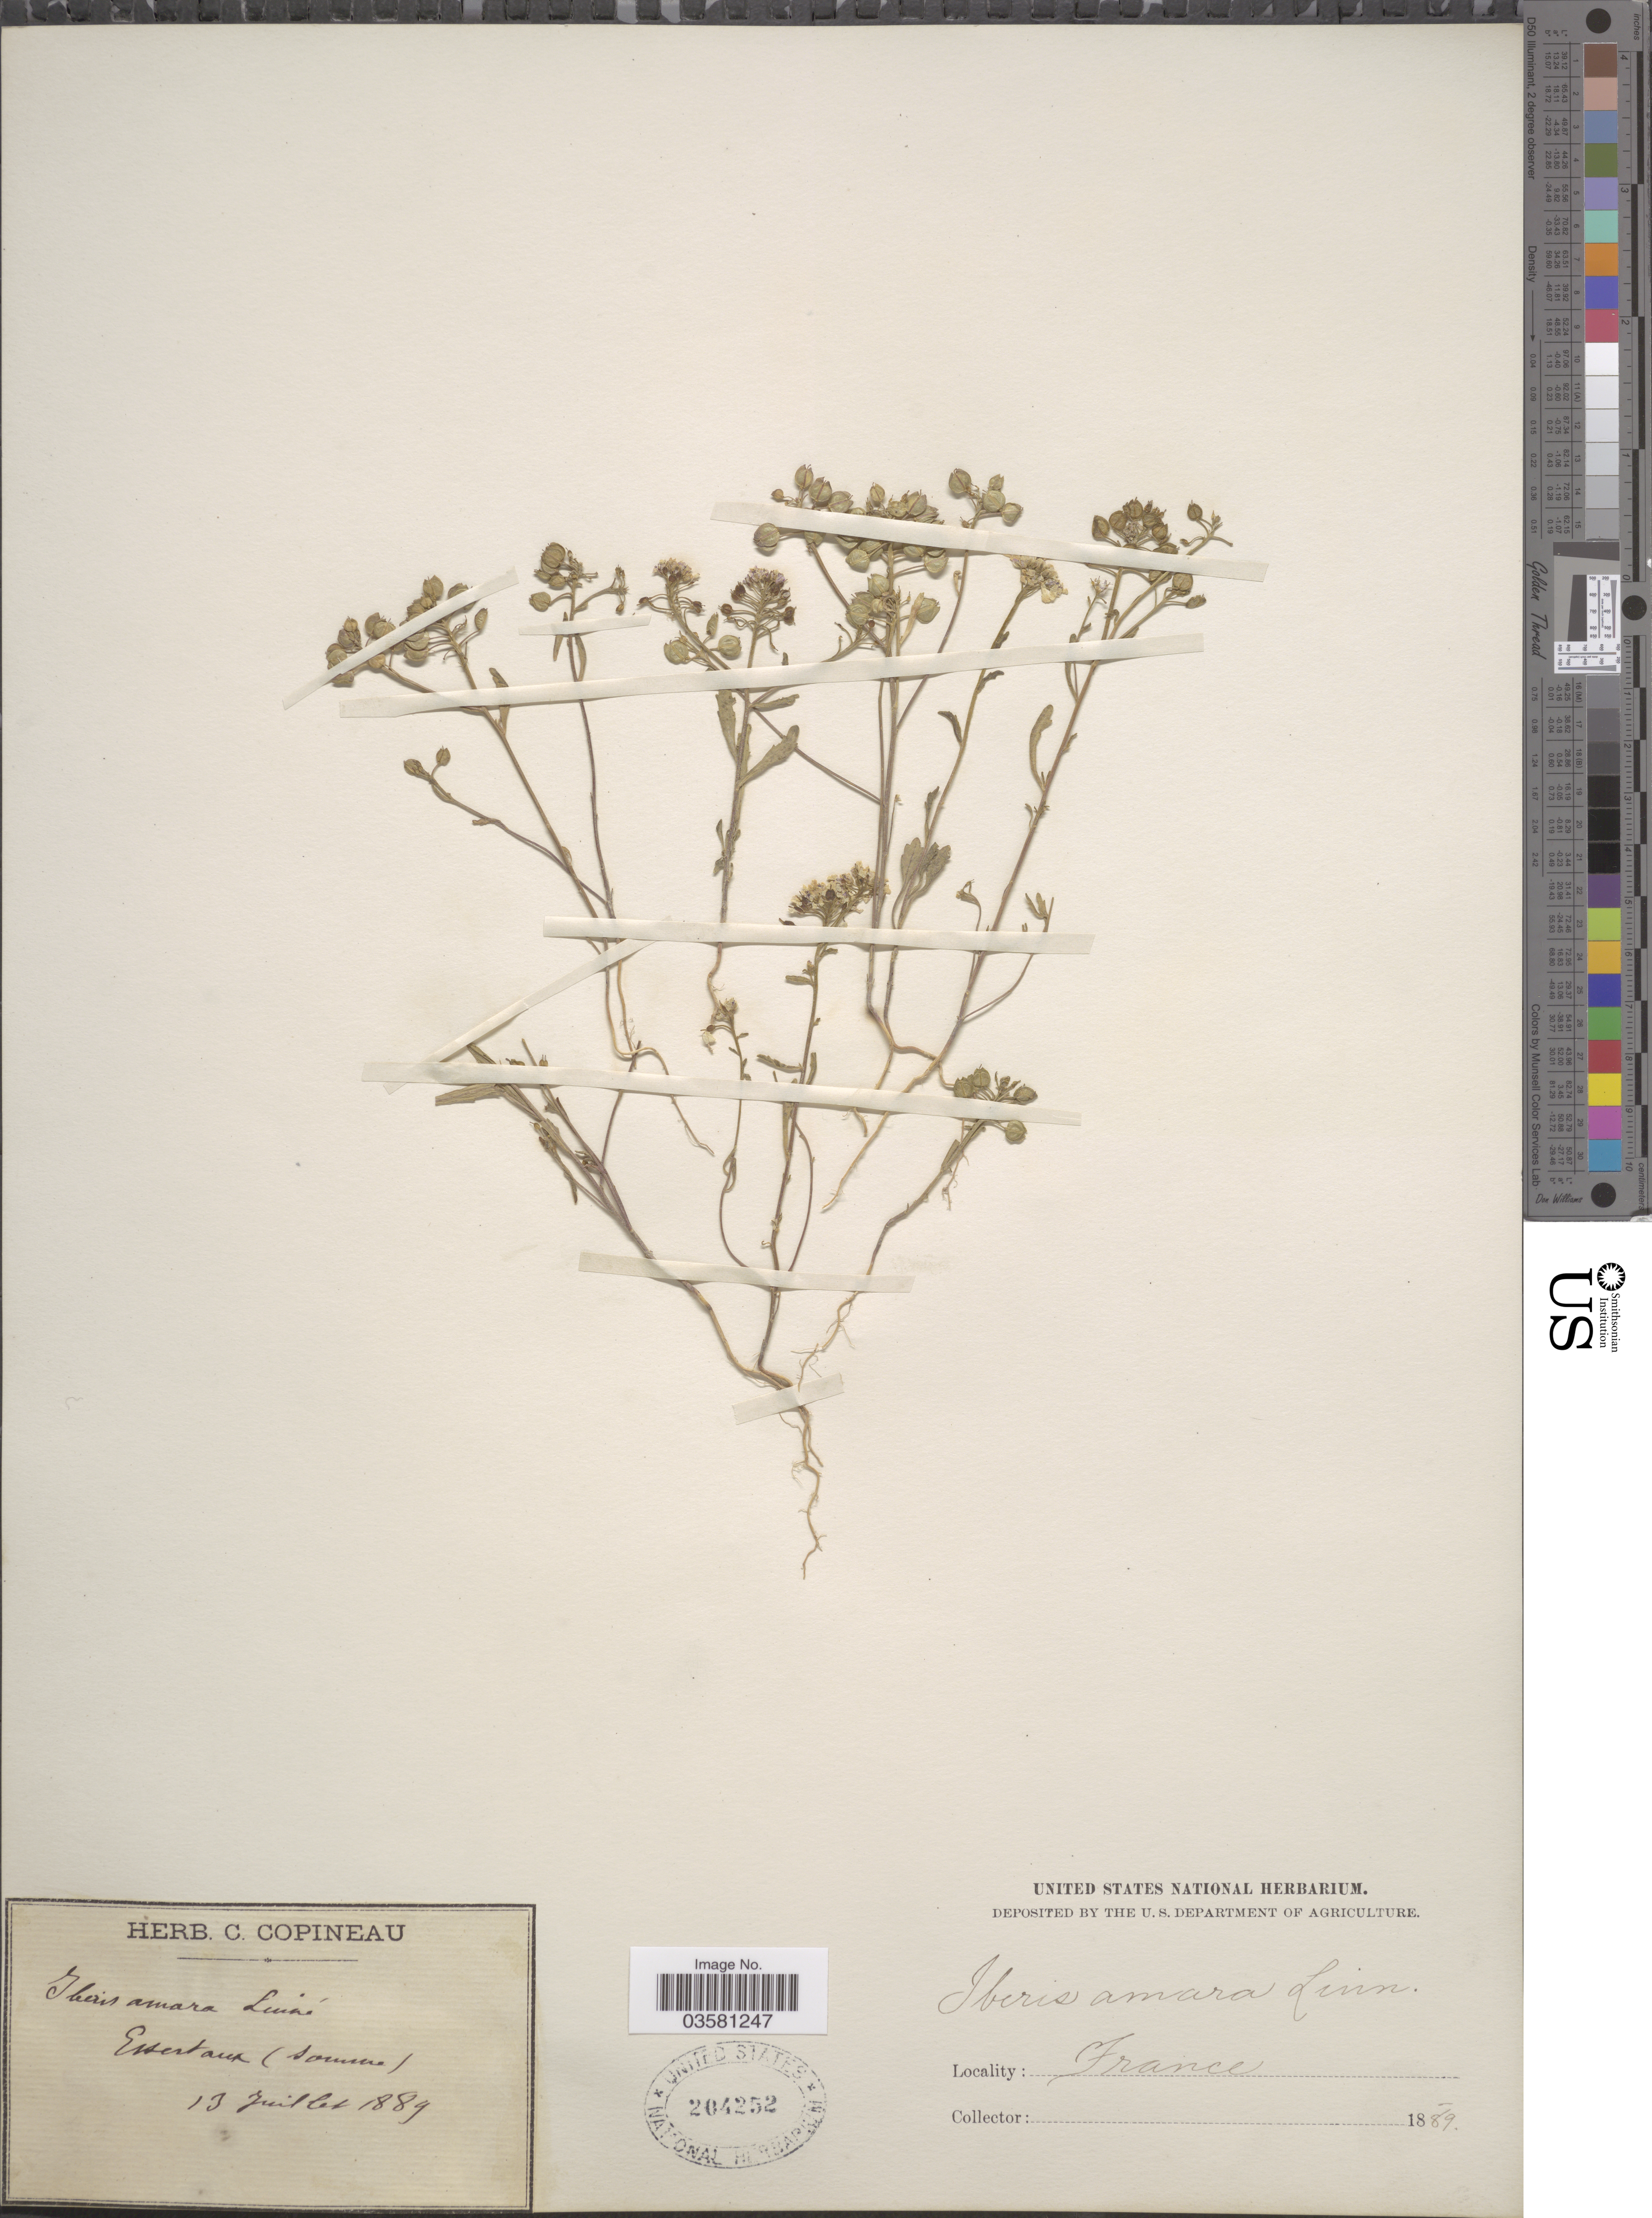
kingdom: Plantae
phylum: Tracheophyta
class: Magnoliopsida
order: Brassicales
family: Brassicaceae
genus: Iberis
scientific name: Iberis amara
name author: L.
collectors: ex herb. C. Copineau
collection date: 1889-07-13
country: France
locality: Essertaux (Somme).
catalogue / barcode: US 204252